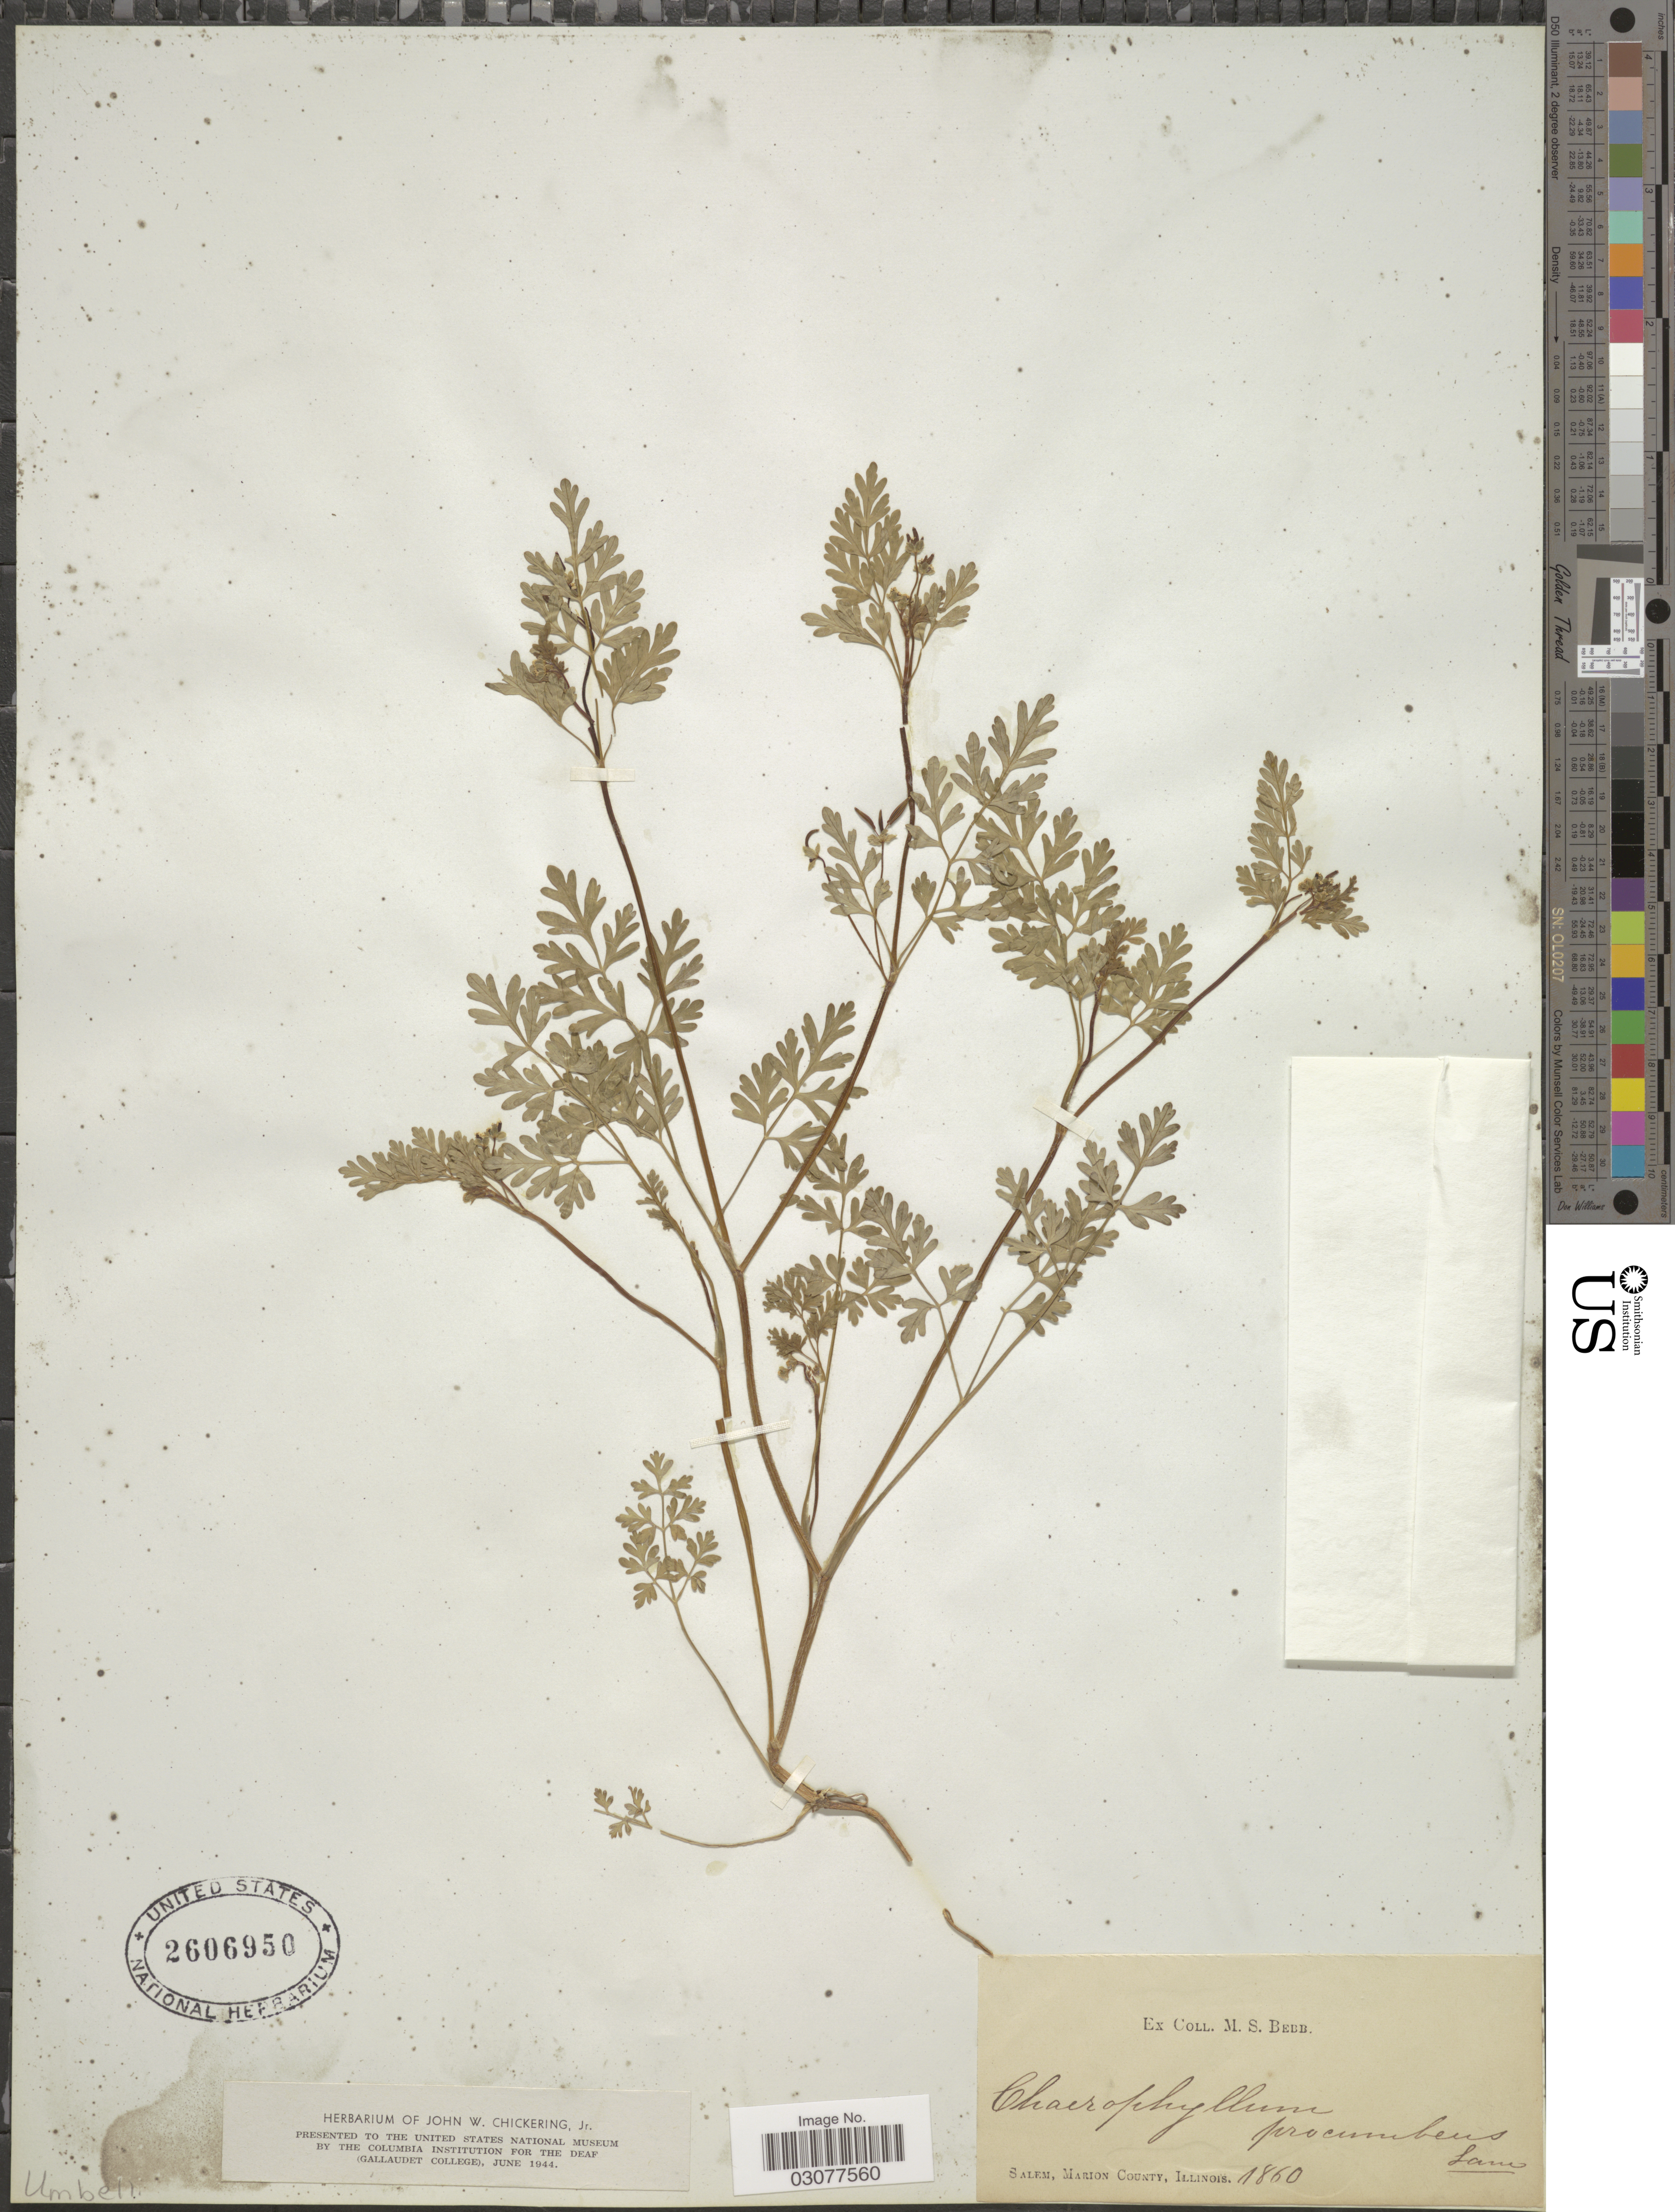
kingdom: Plantae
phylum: Tracheophyta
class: Magnoliopsida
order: Apiales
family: Apiaceae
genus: Chaerophyllum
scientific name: Chaerophyllum procumbens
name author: (L.) Crantz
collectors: M. Bebb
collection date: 1860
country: United States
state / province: Illinois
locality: Salem, Marion County.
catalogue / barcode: US 2606950